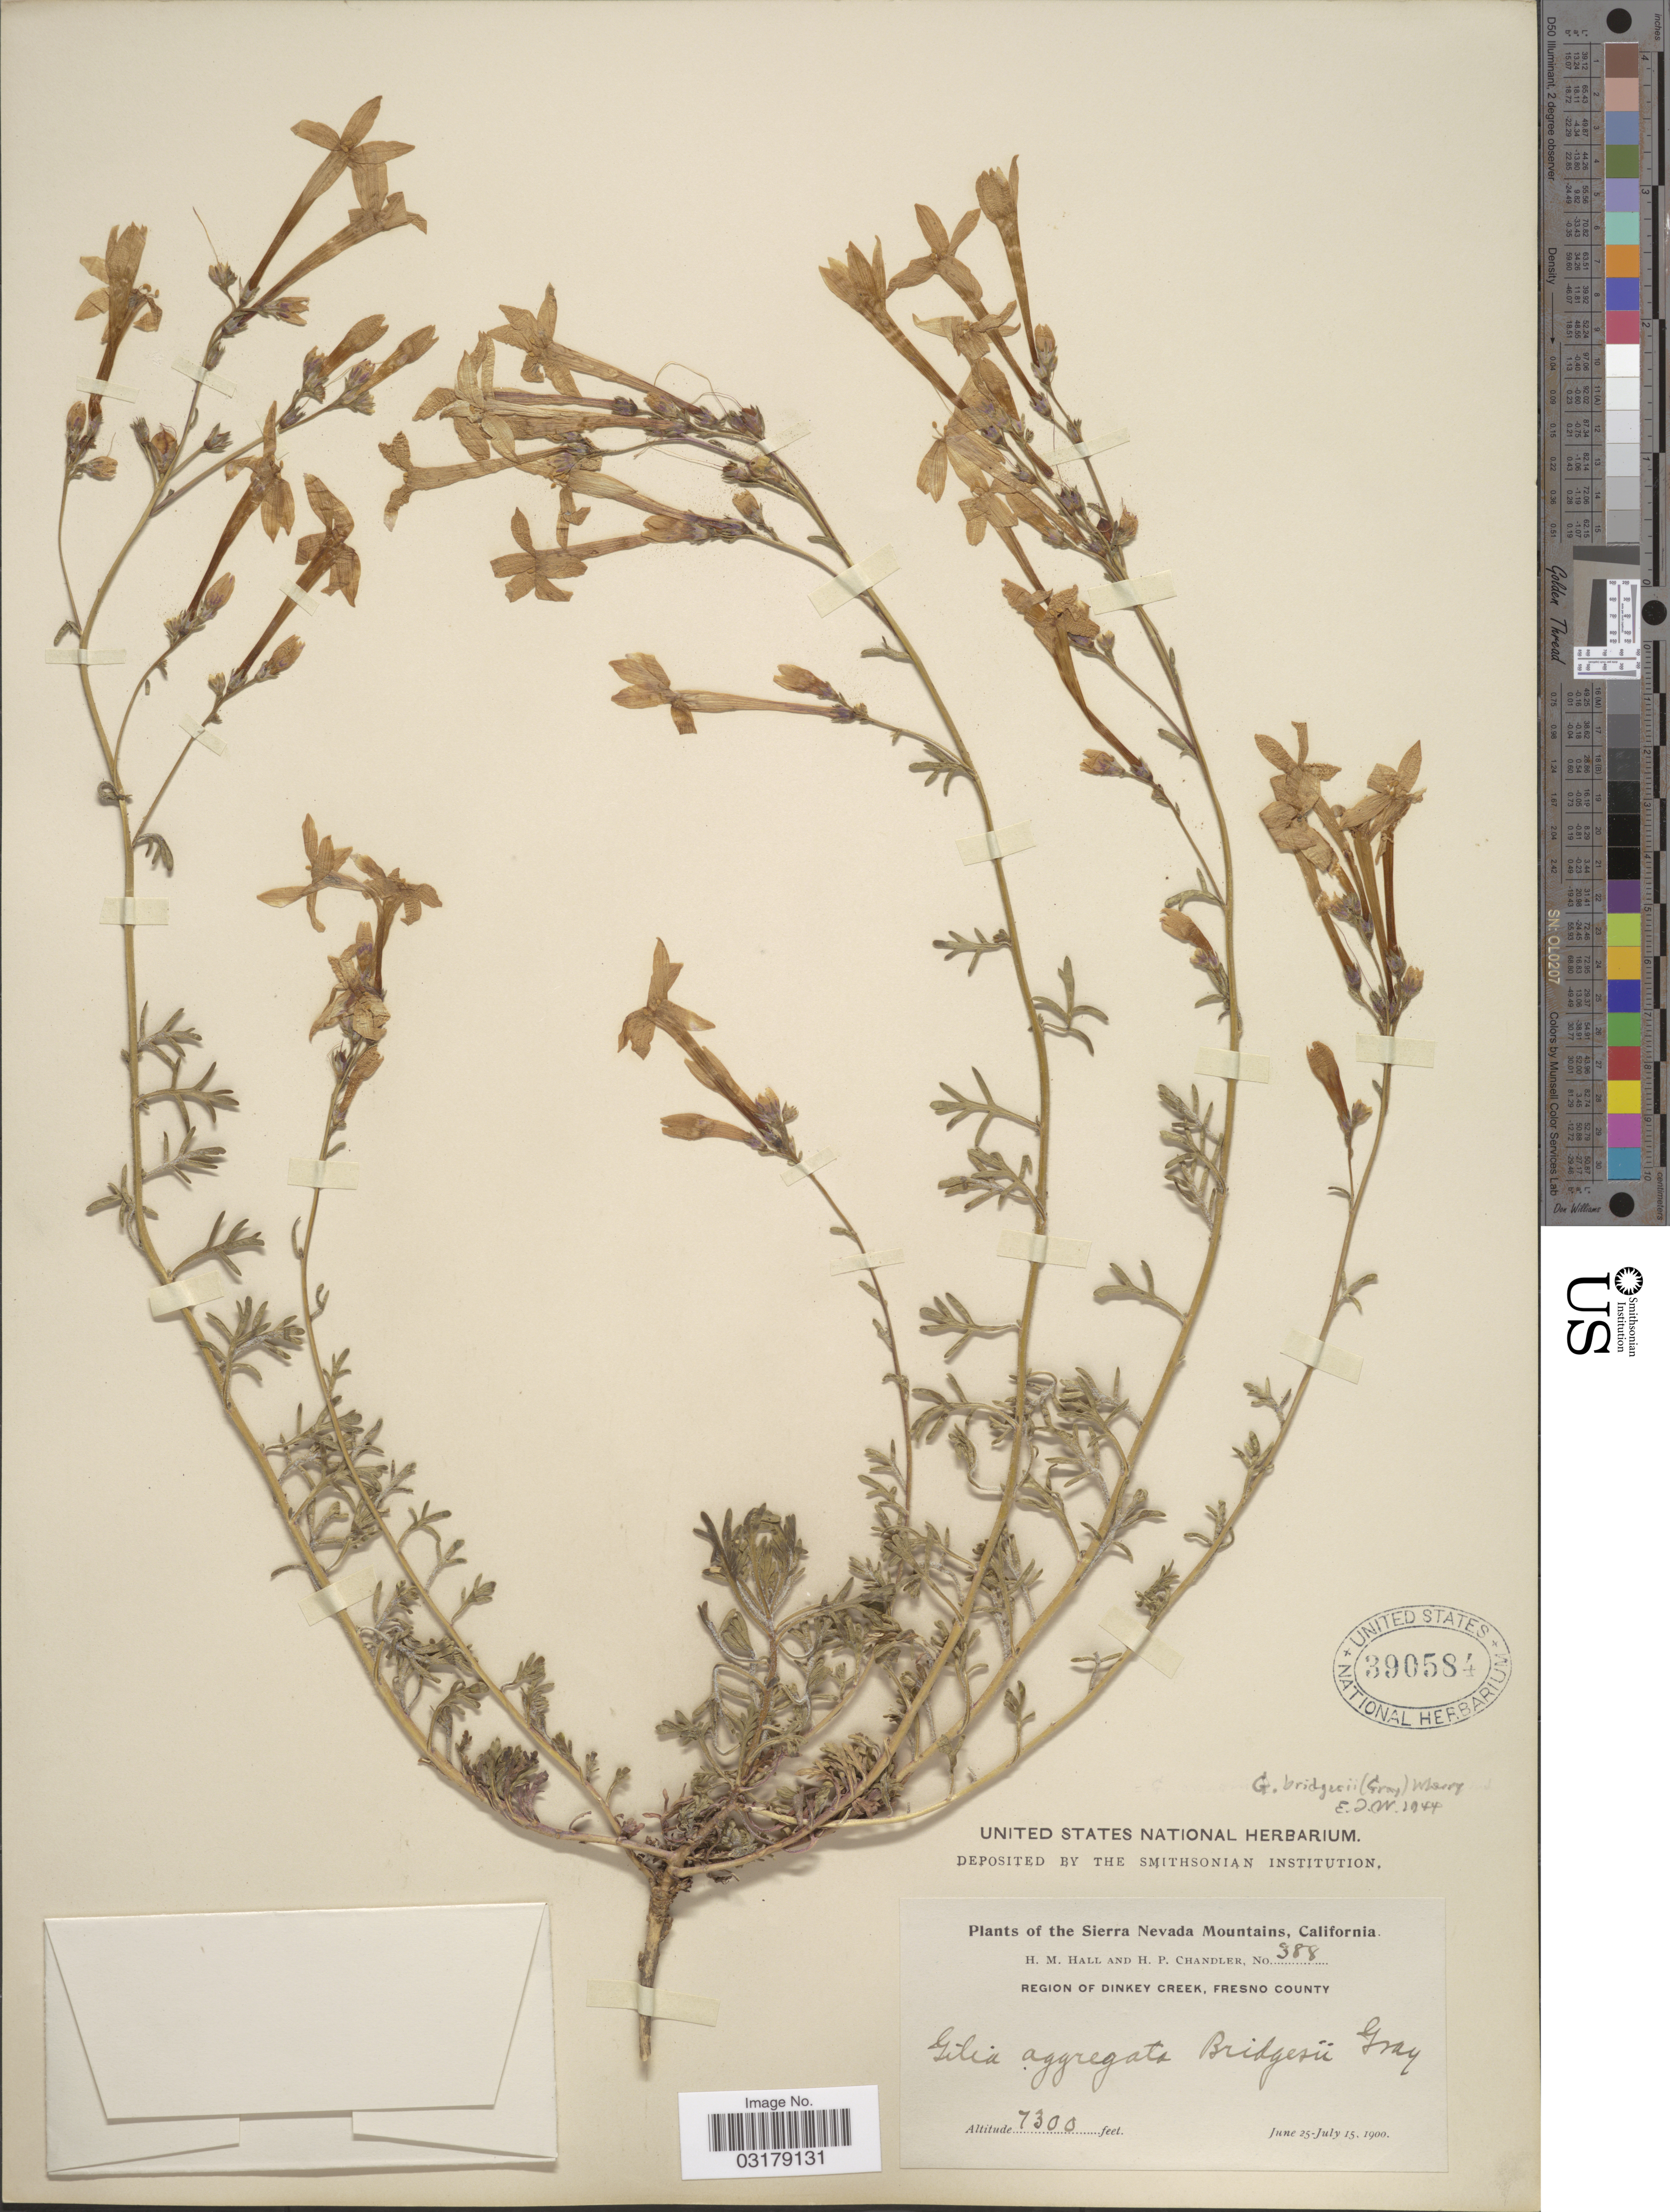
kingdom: Plantae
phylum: Tracheophyta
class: Magnoliopsida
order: Ericales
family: Polemoniaceae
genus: Ipomopsis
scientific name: Ipomopsis aggregata subsp. bridgesii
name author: (A. Gray) V.E. Grant & A.D. Grant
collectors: H. M. Hall & H. Chandler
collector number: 388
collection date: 1900-06-25/1900-07-15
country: United States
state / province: California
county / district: Fresno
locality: Sierra Nevada Mountains. Region of Dinkey Creek, Fresno County.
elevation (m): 2225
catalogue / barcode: US 390584